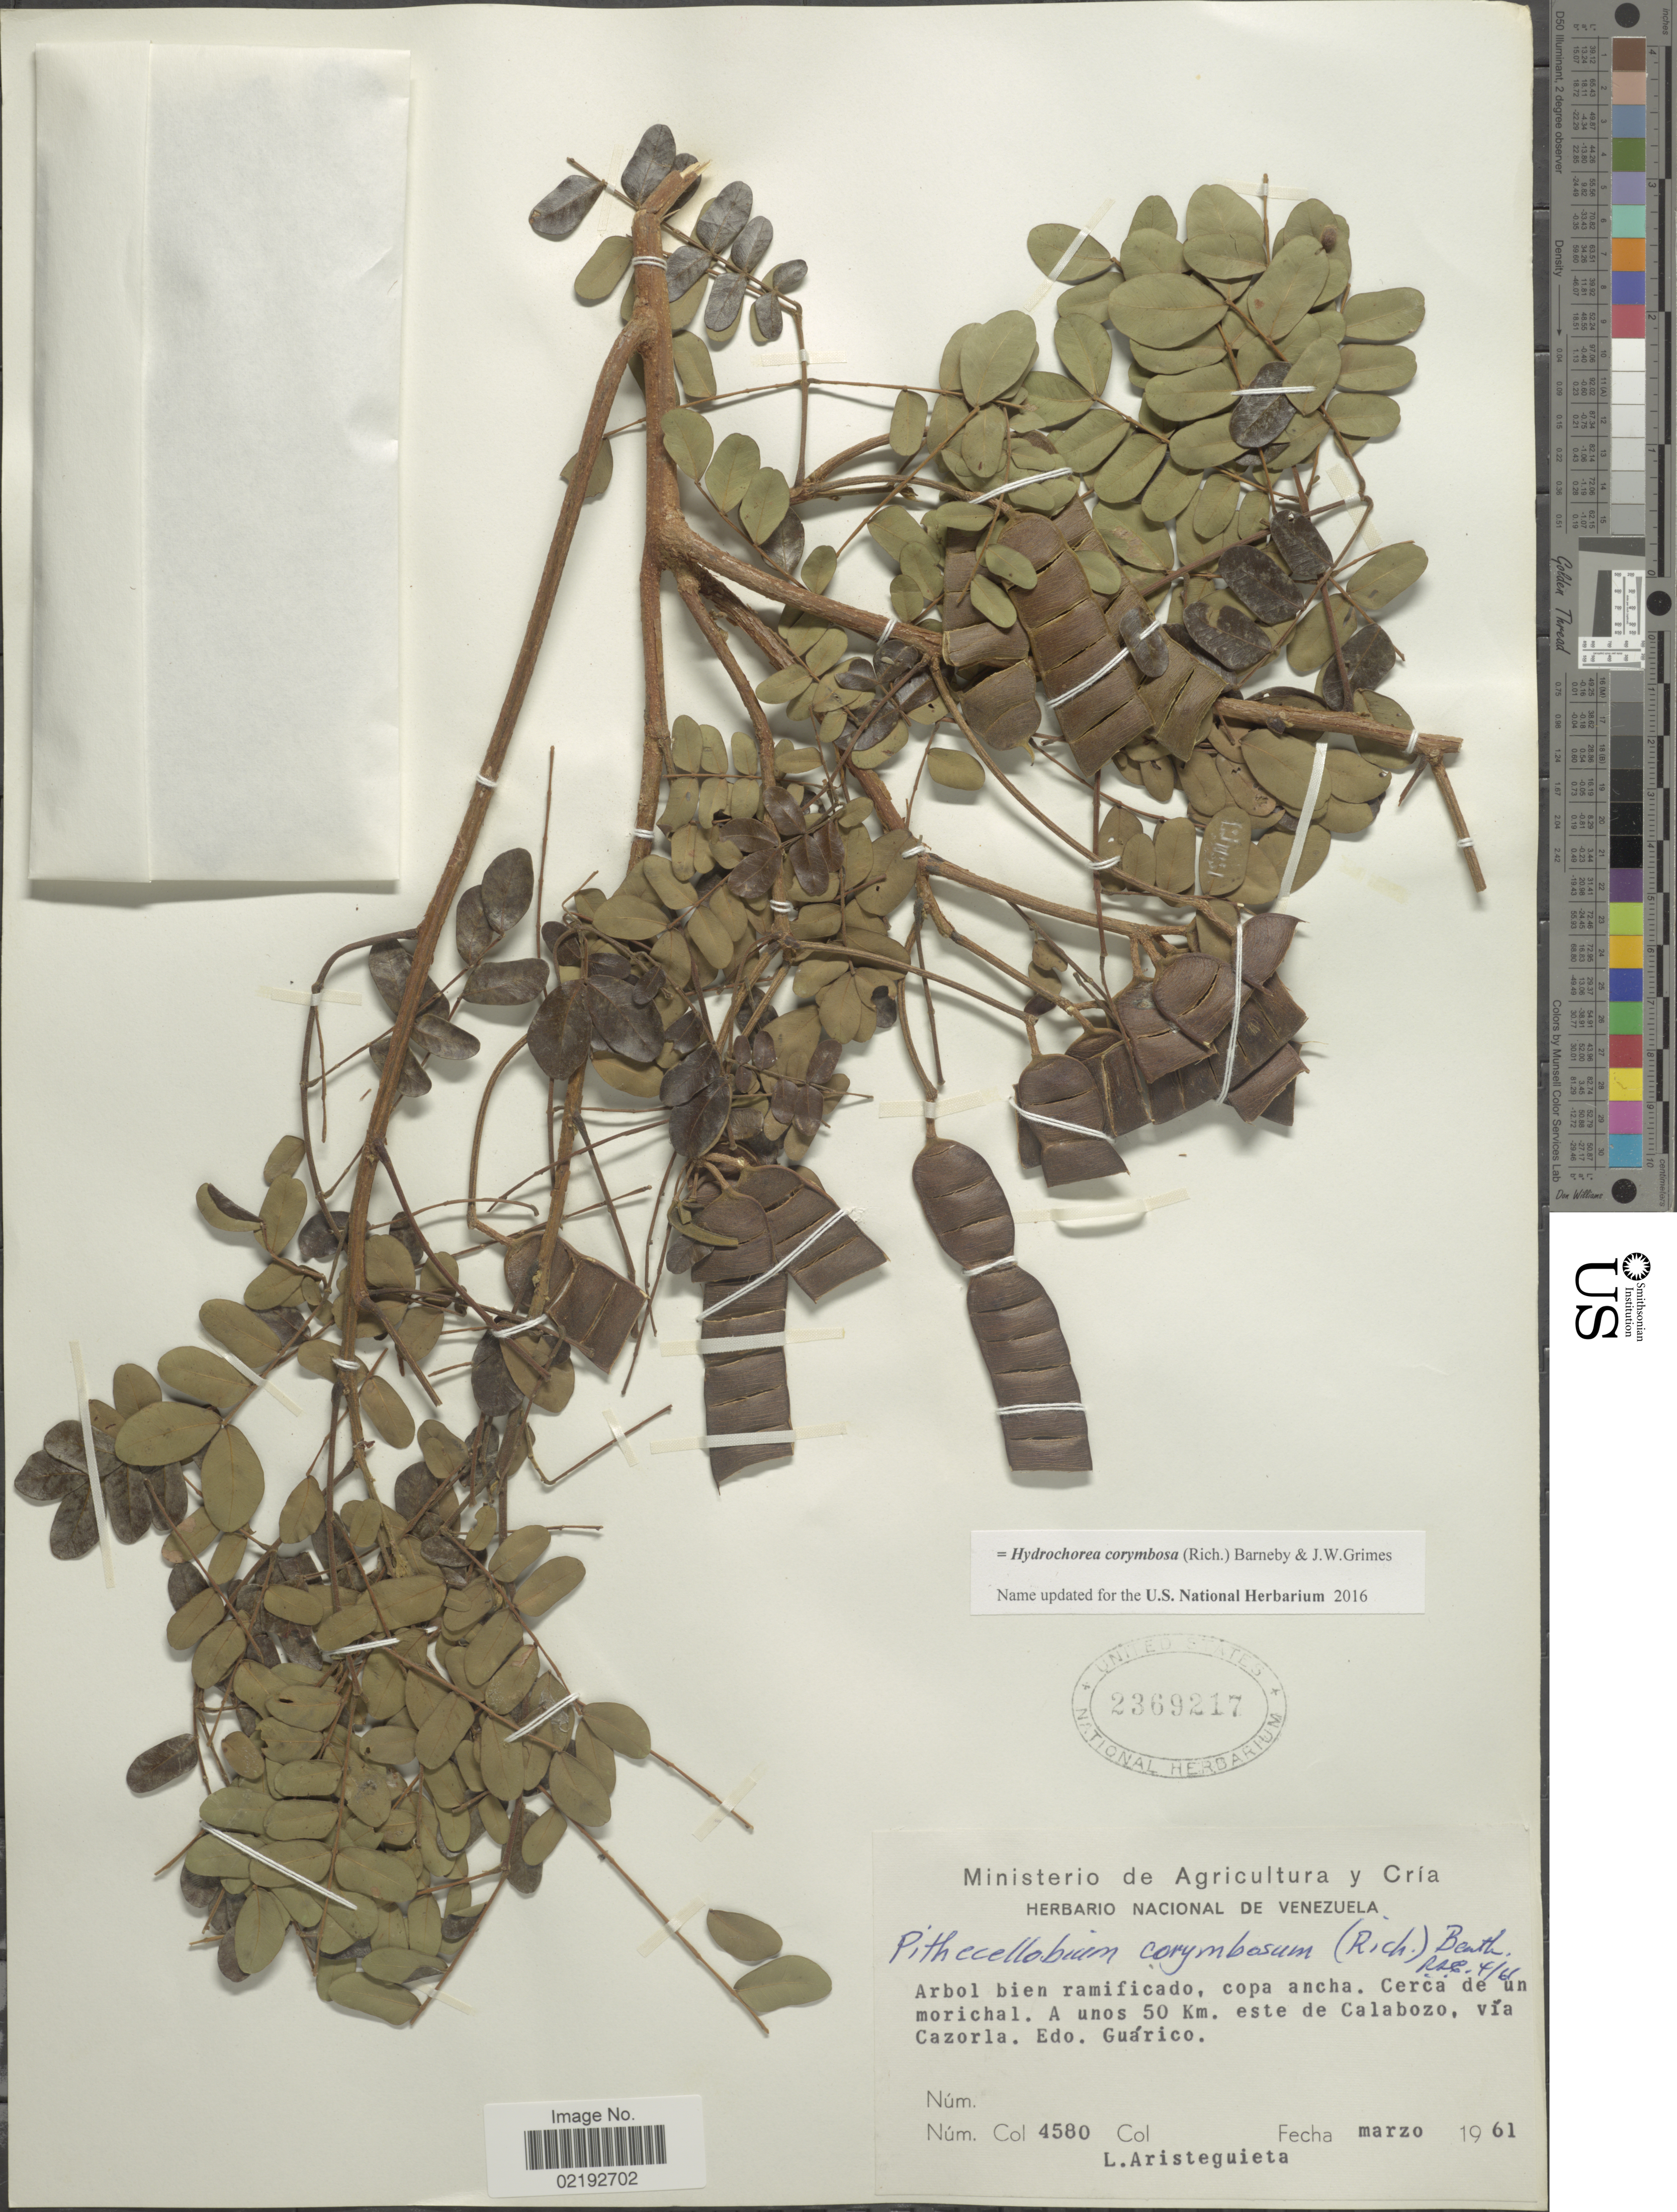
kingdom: Plantae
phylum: Tracheophyta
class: Magnoliopsida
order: Fabales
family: Fabaceae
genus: Hydrochorea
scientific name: Hydrochorea corymbosa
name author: (Rich.) Barneby & J.W. Grimes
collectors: L. Aristeguieta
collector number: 4580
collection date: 1961-03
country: Venezuela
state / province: Guárico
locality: A unos 50 km este de Calabozo, via Cazorla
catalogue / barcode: US 2369217